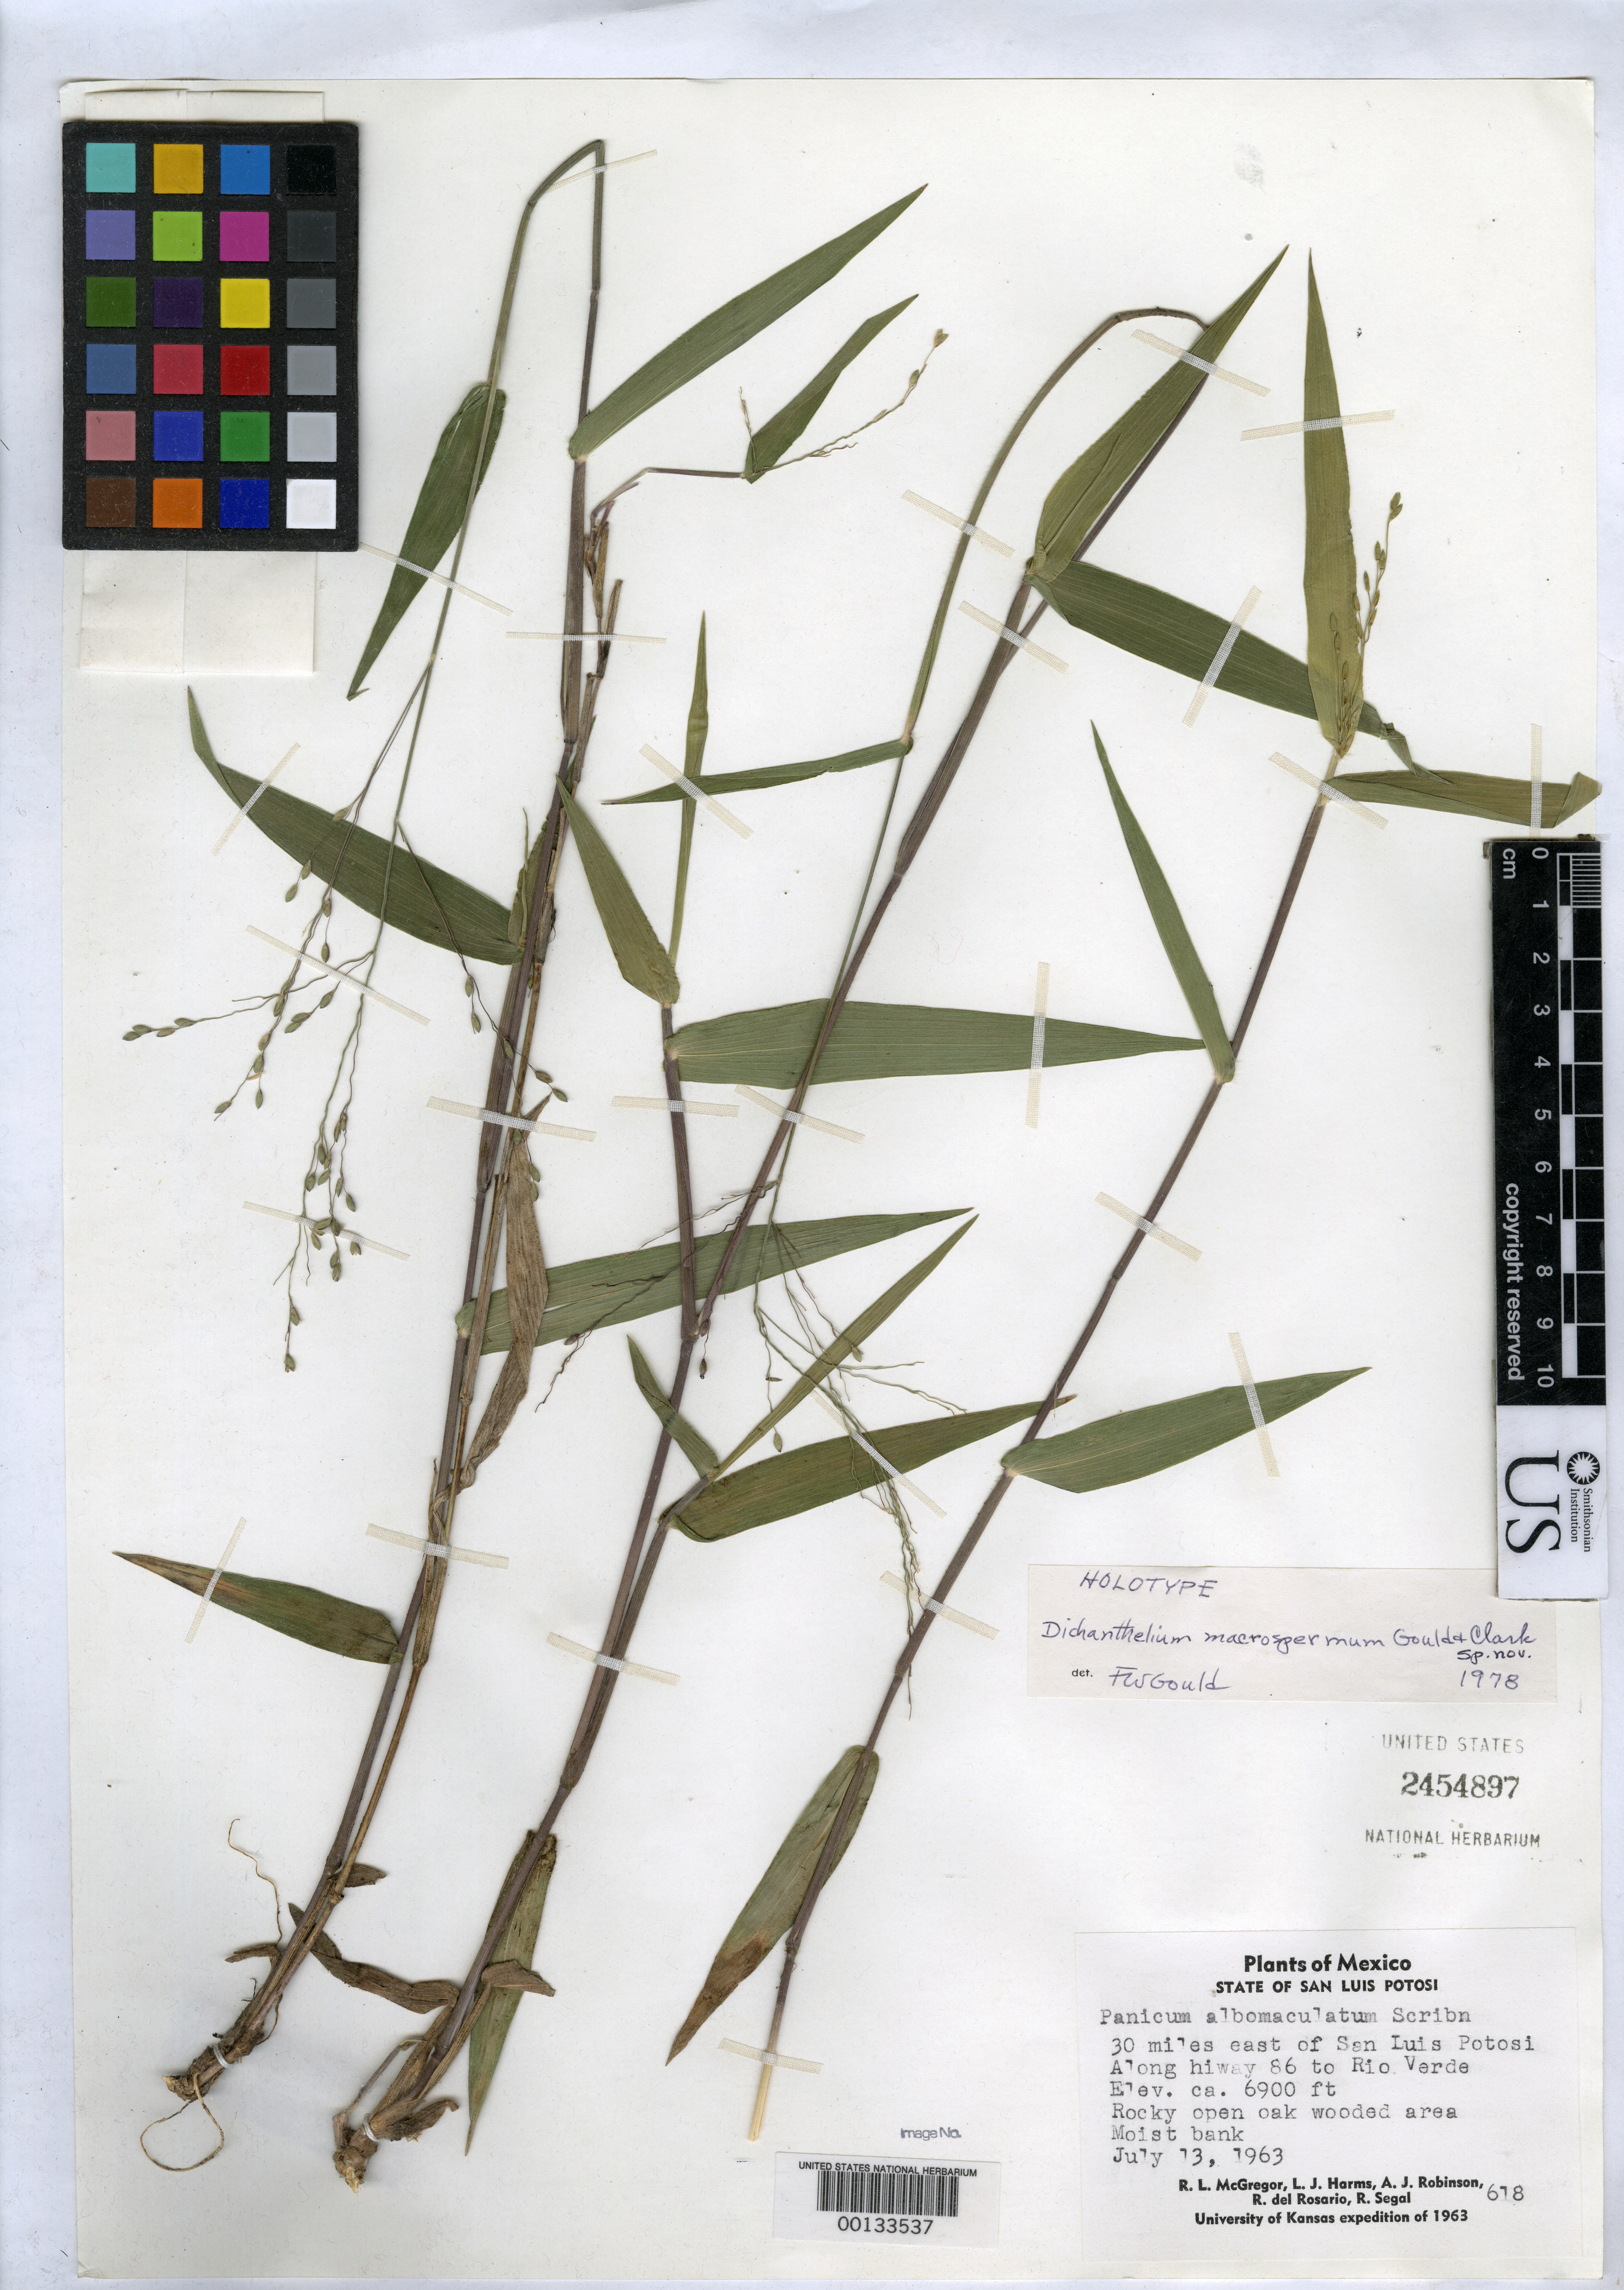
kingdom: Plantae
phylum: Tracheophyta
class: Liliopsida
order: Poales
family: Poaceae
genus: Dichanthelium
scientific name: Dichanthelium macrospermum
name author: Gould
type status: Holotype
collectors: R. McGregor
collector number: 618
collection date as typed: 13 Jul 1963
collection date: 1963-07-13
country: Mexico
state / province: San Luis Potosi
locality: Along highway 86 to Rio Verde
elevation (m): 2103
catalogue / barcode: US 2454897